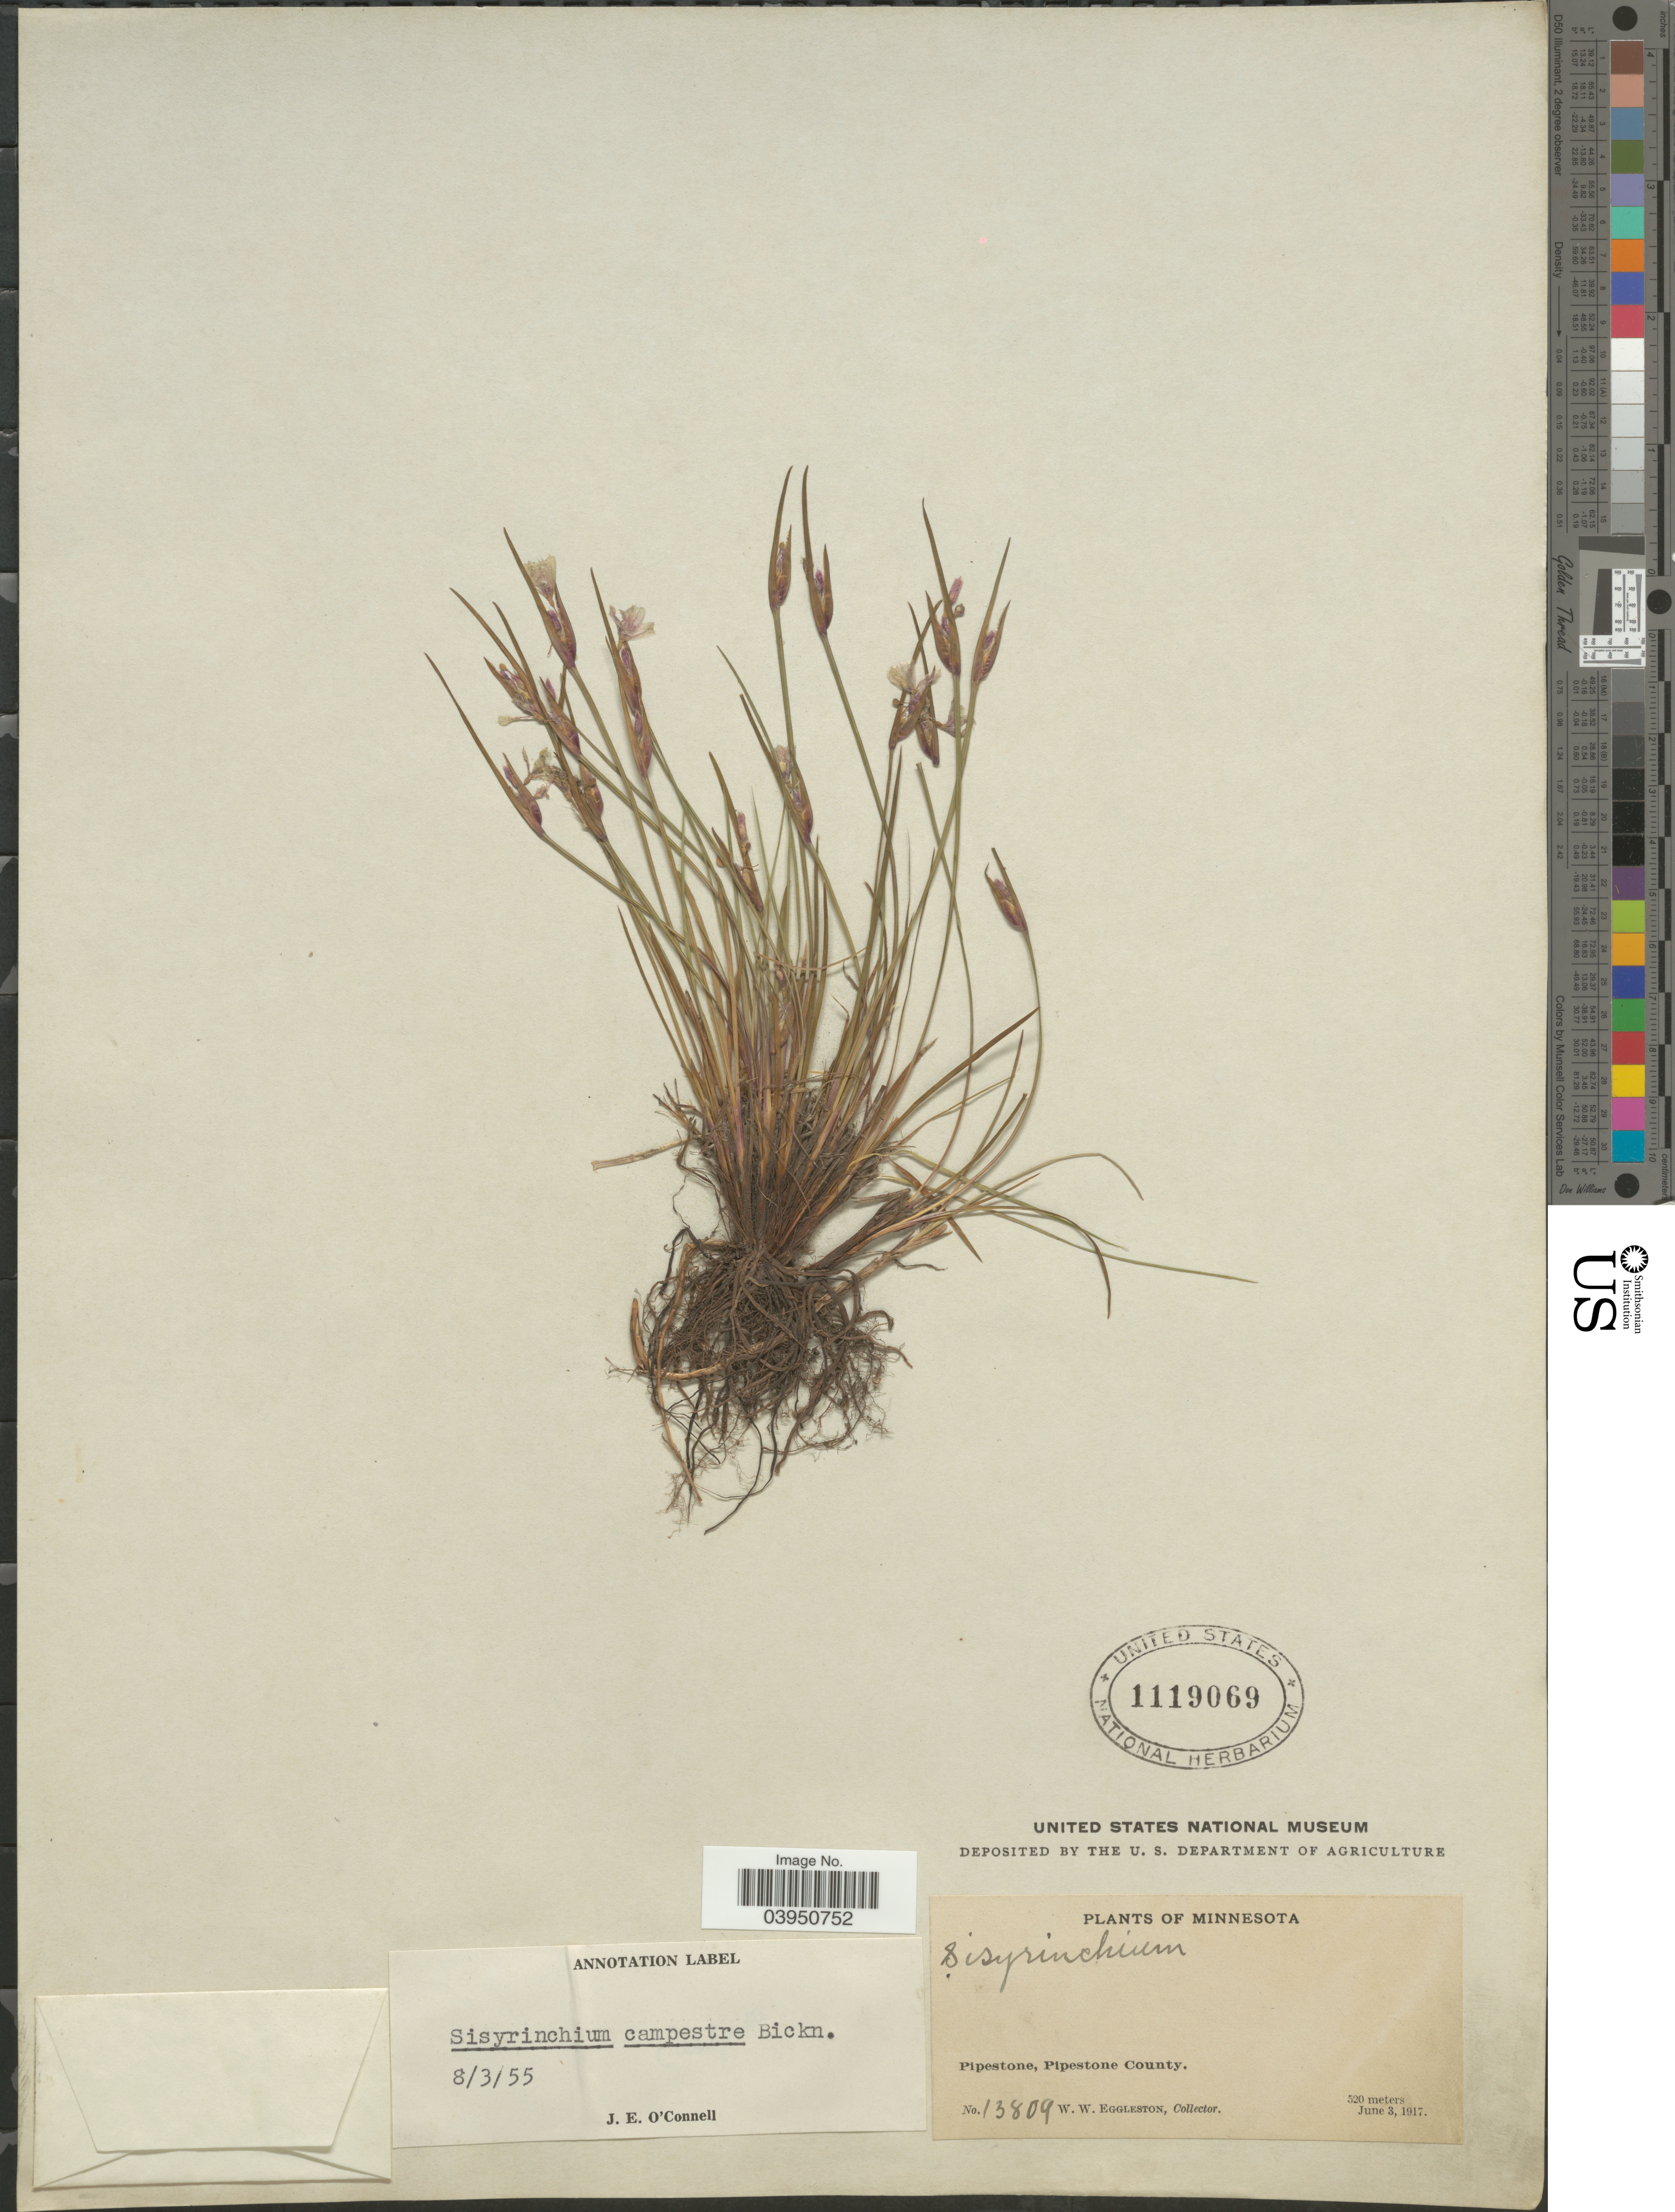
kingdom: Plantae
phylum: Tracheophyta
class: Liliopsida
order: Asparagales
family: Iridaceae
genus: Sisyrinchium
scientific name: Sisyrinchium campestre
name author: E.P. Bicknell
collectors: W. W. Eggleston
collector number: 13809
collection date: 1917-06-03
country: United States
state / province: Minnesota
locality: Pipestone, Pipestone County.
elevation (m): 520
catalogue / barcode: US 1119069